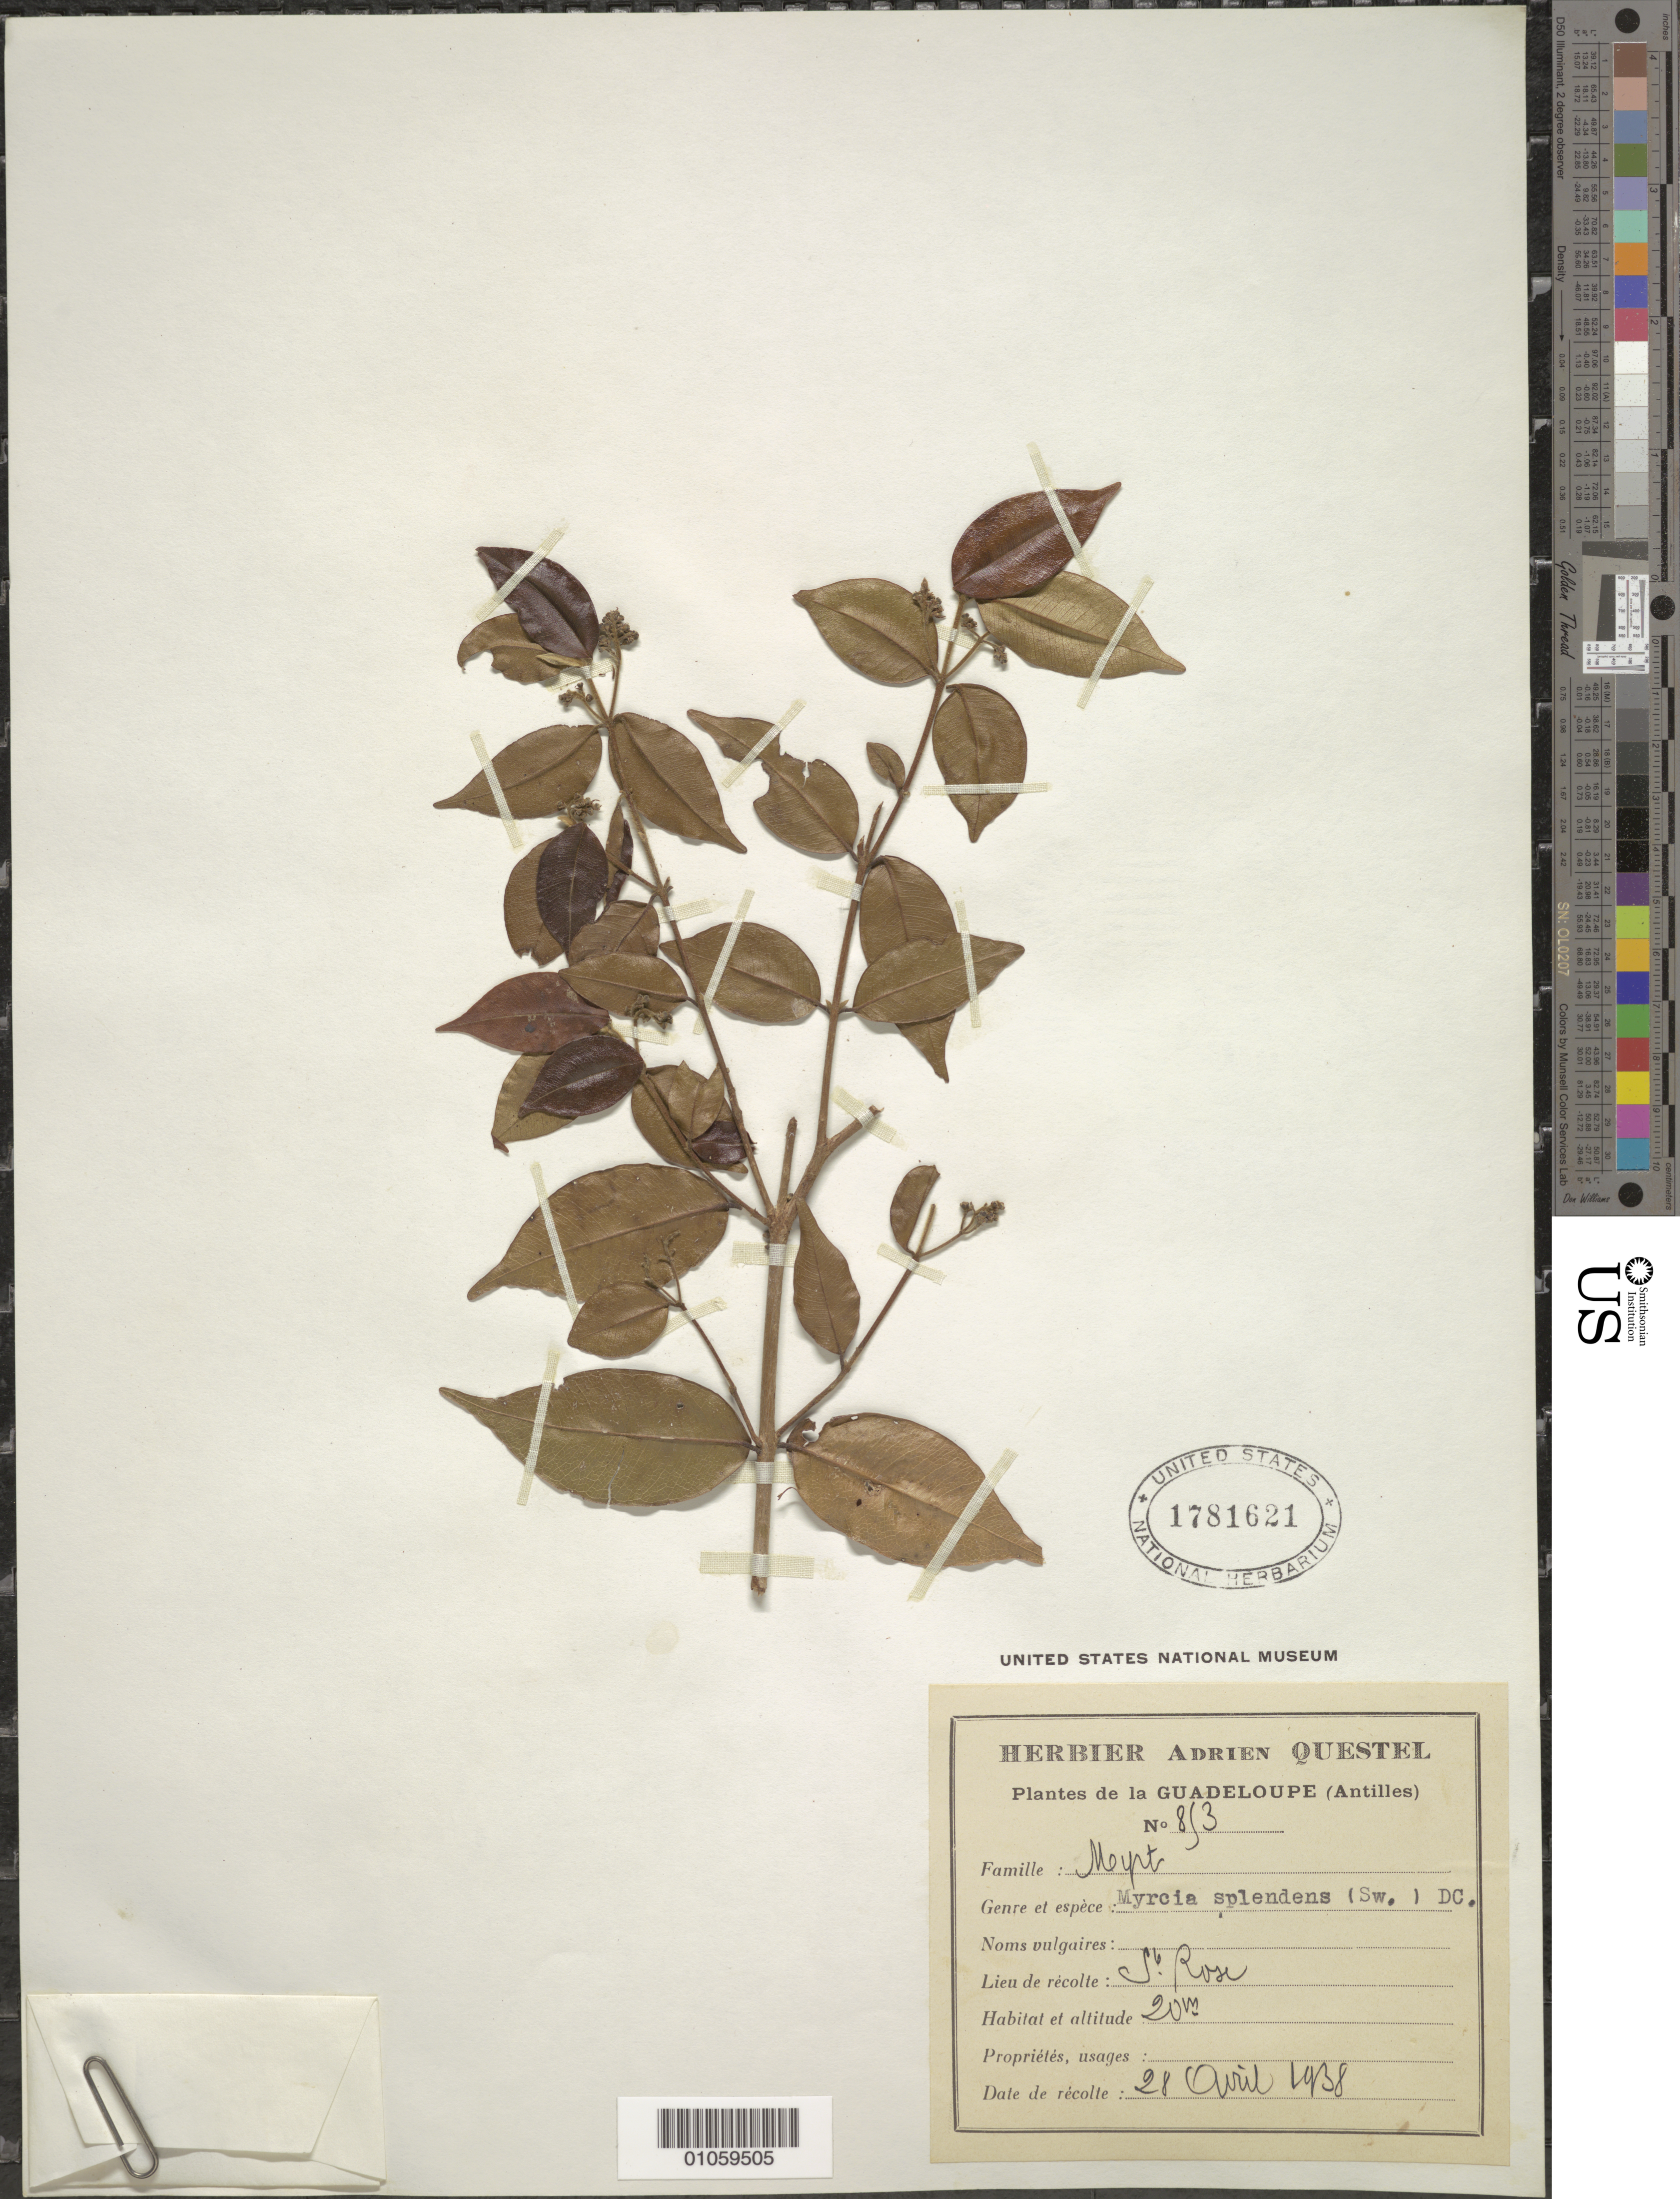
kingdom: Plantae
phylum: Tracheophyta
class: Magnoliopsida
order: Myrtales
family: Myrtaceae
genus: Myrcia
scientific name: Myrcia splendens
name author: (Sw.) DC.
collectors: A. Questel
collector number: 853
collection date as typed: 28 Apr 1938 to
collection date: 1938-04-28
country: Guadeloupe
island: Basse Terre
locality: Ste. Rose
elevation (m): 20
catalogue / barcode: US 1781621